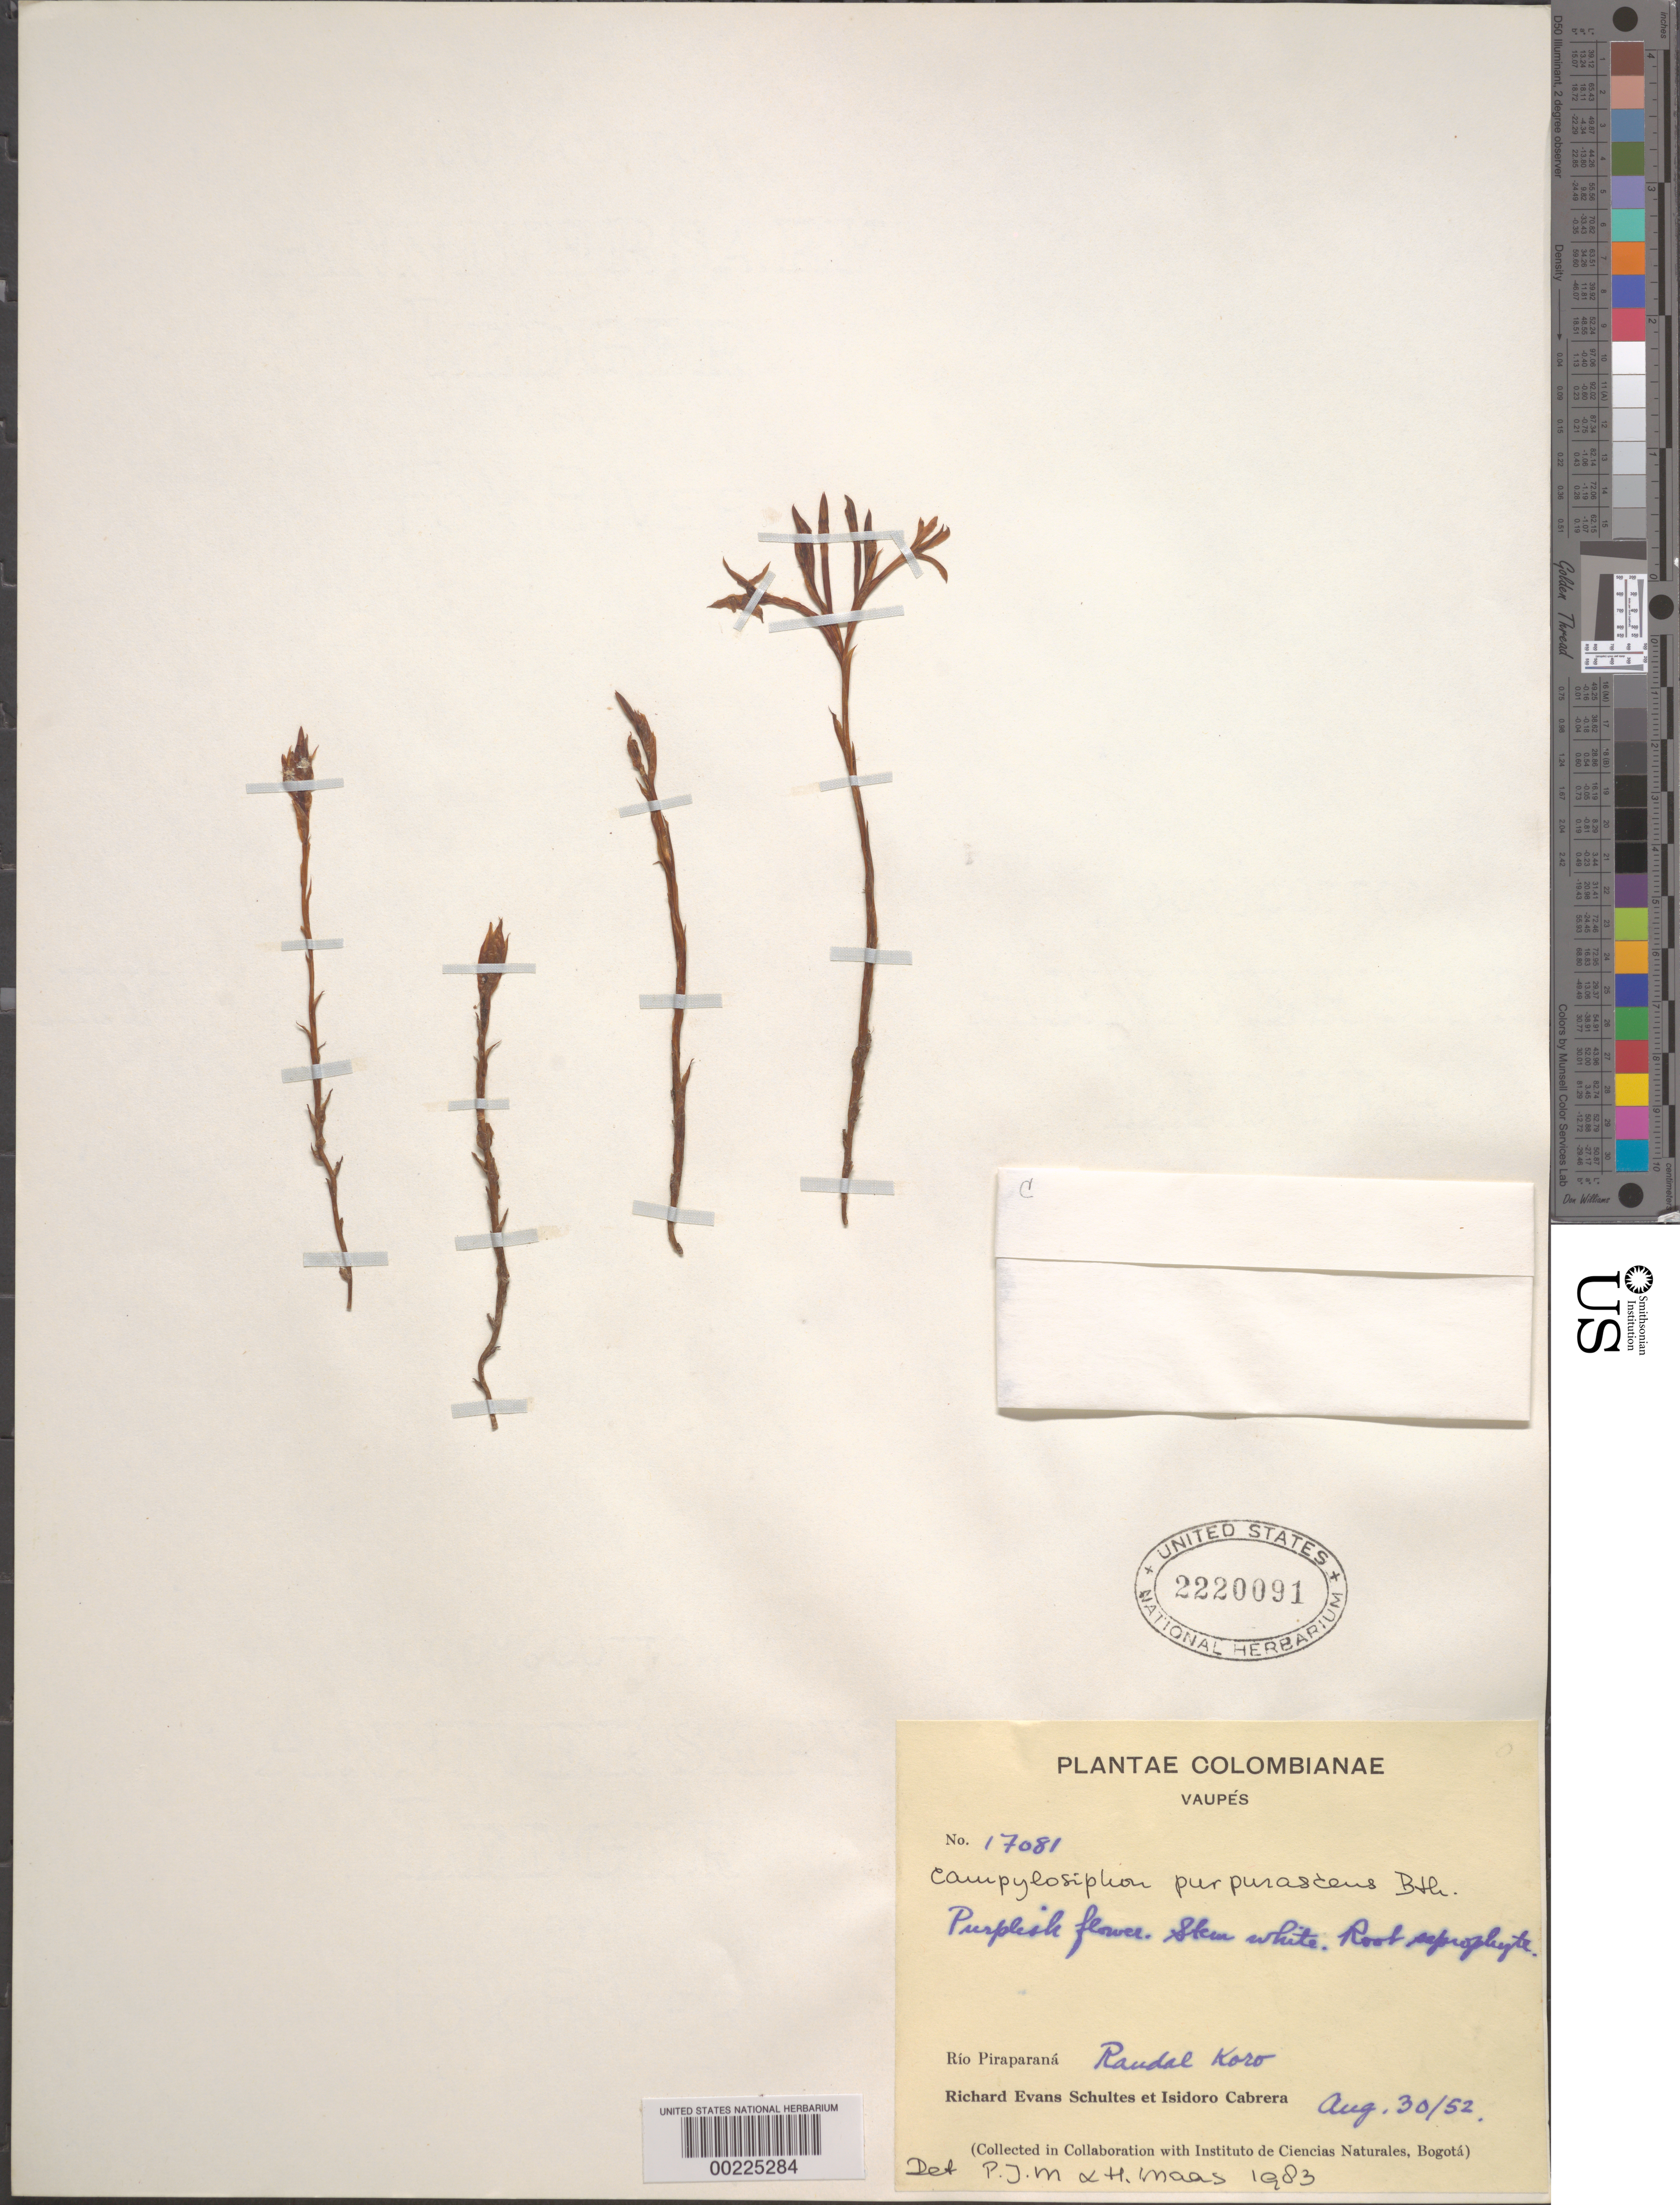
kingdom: Plantae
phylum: Tracheophyta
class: Liliopsida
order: Dioscoreales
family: Burmanniaceae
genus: Campylosiphon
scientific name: Campylosiphon purpurascens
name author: Benth.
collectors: R. E. Schultes & I. Cabrera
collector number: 17081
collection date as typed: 30 Aug 1952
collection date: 1952-08-30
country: Colombia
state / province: Vaupés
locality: Rio Piraparana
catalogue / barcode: US 2220091